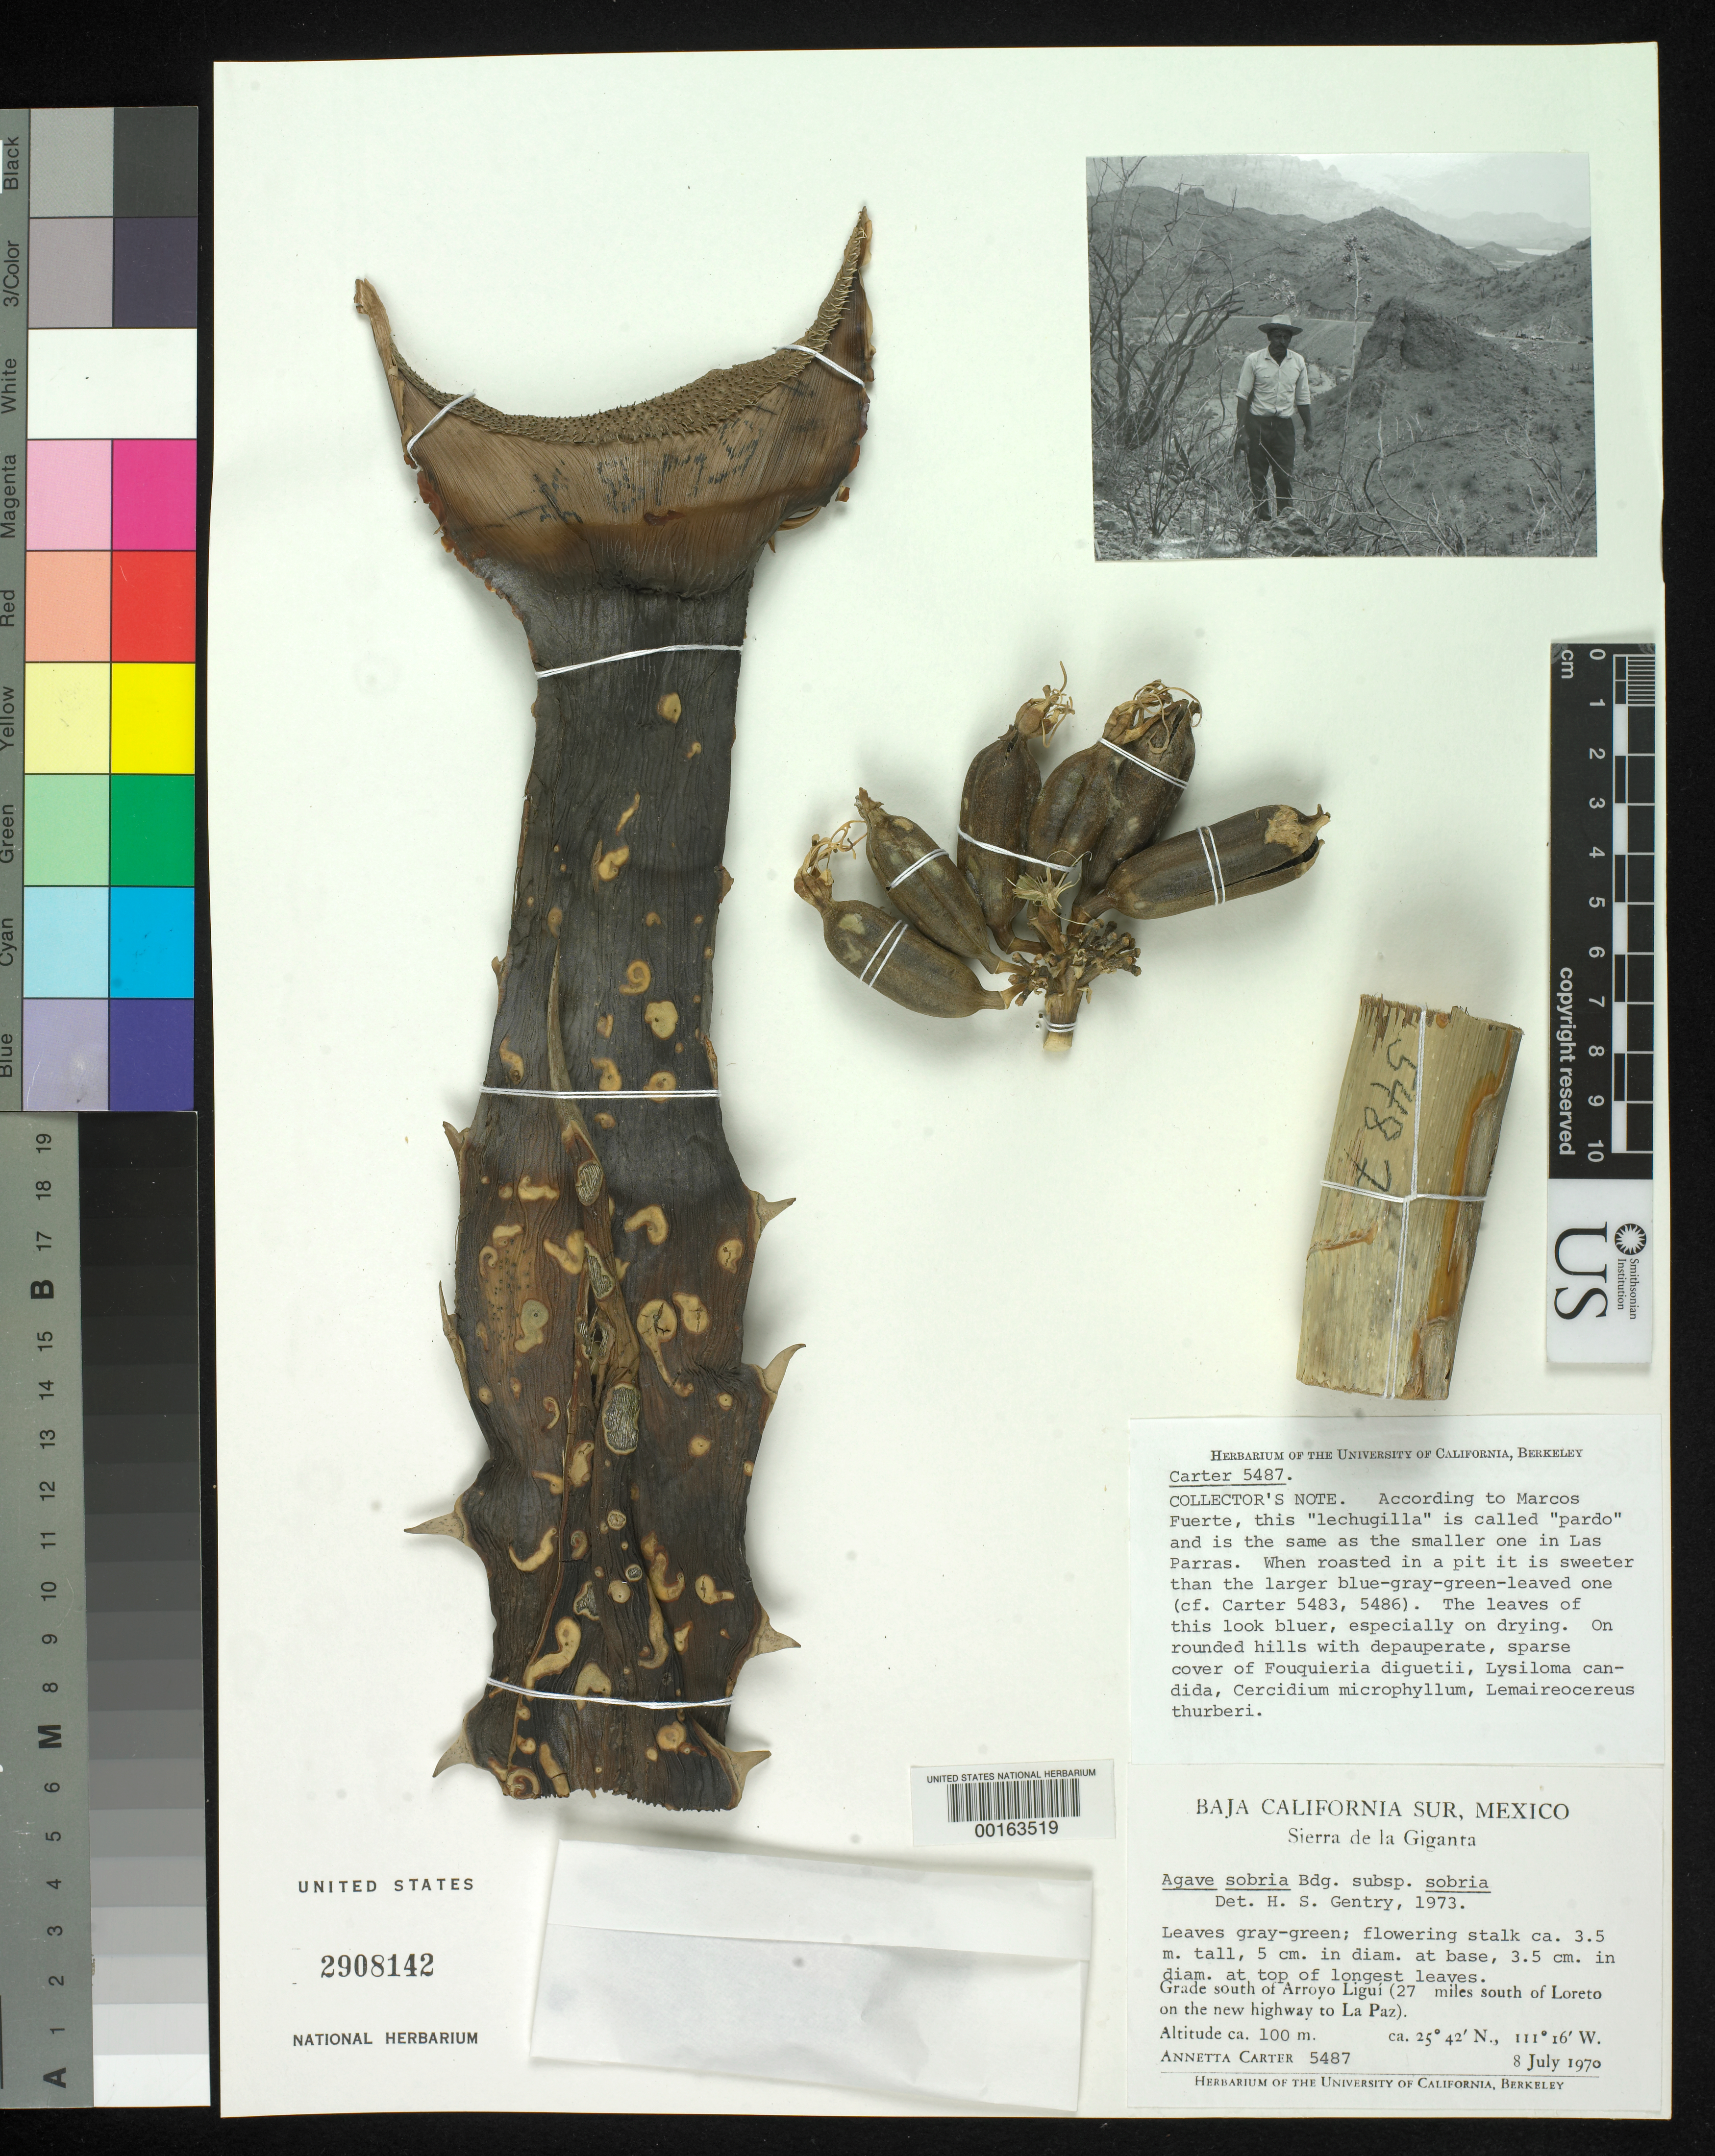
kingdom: Plantae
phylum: Tracheophyta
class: Liliopsida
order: Asparagales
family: Asparagaceae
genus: Agave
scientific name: Agave sobria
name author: Brandegee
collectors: A. M. Carter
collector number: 5487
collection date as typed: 08 Jul 1970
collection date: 1970-07-08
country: Mexico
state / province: Baja California Sur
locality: Sierra de La Giganta; grade S of Arroyo Ligui (27 mi S of Loreto on the new highway to La Paz)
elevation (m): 100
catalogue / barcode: US 2908142